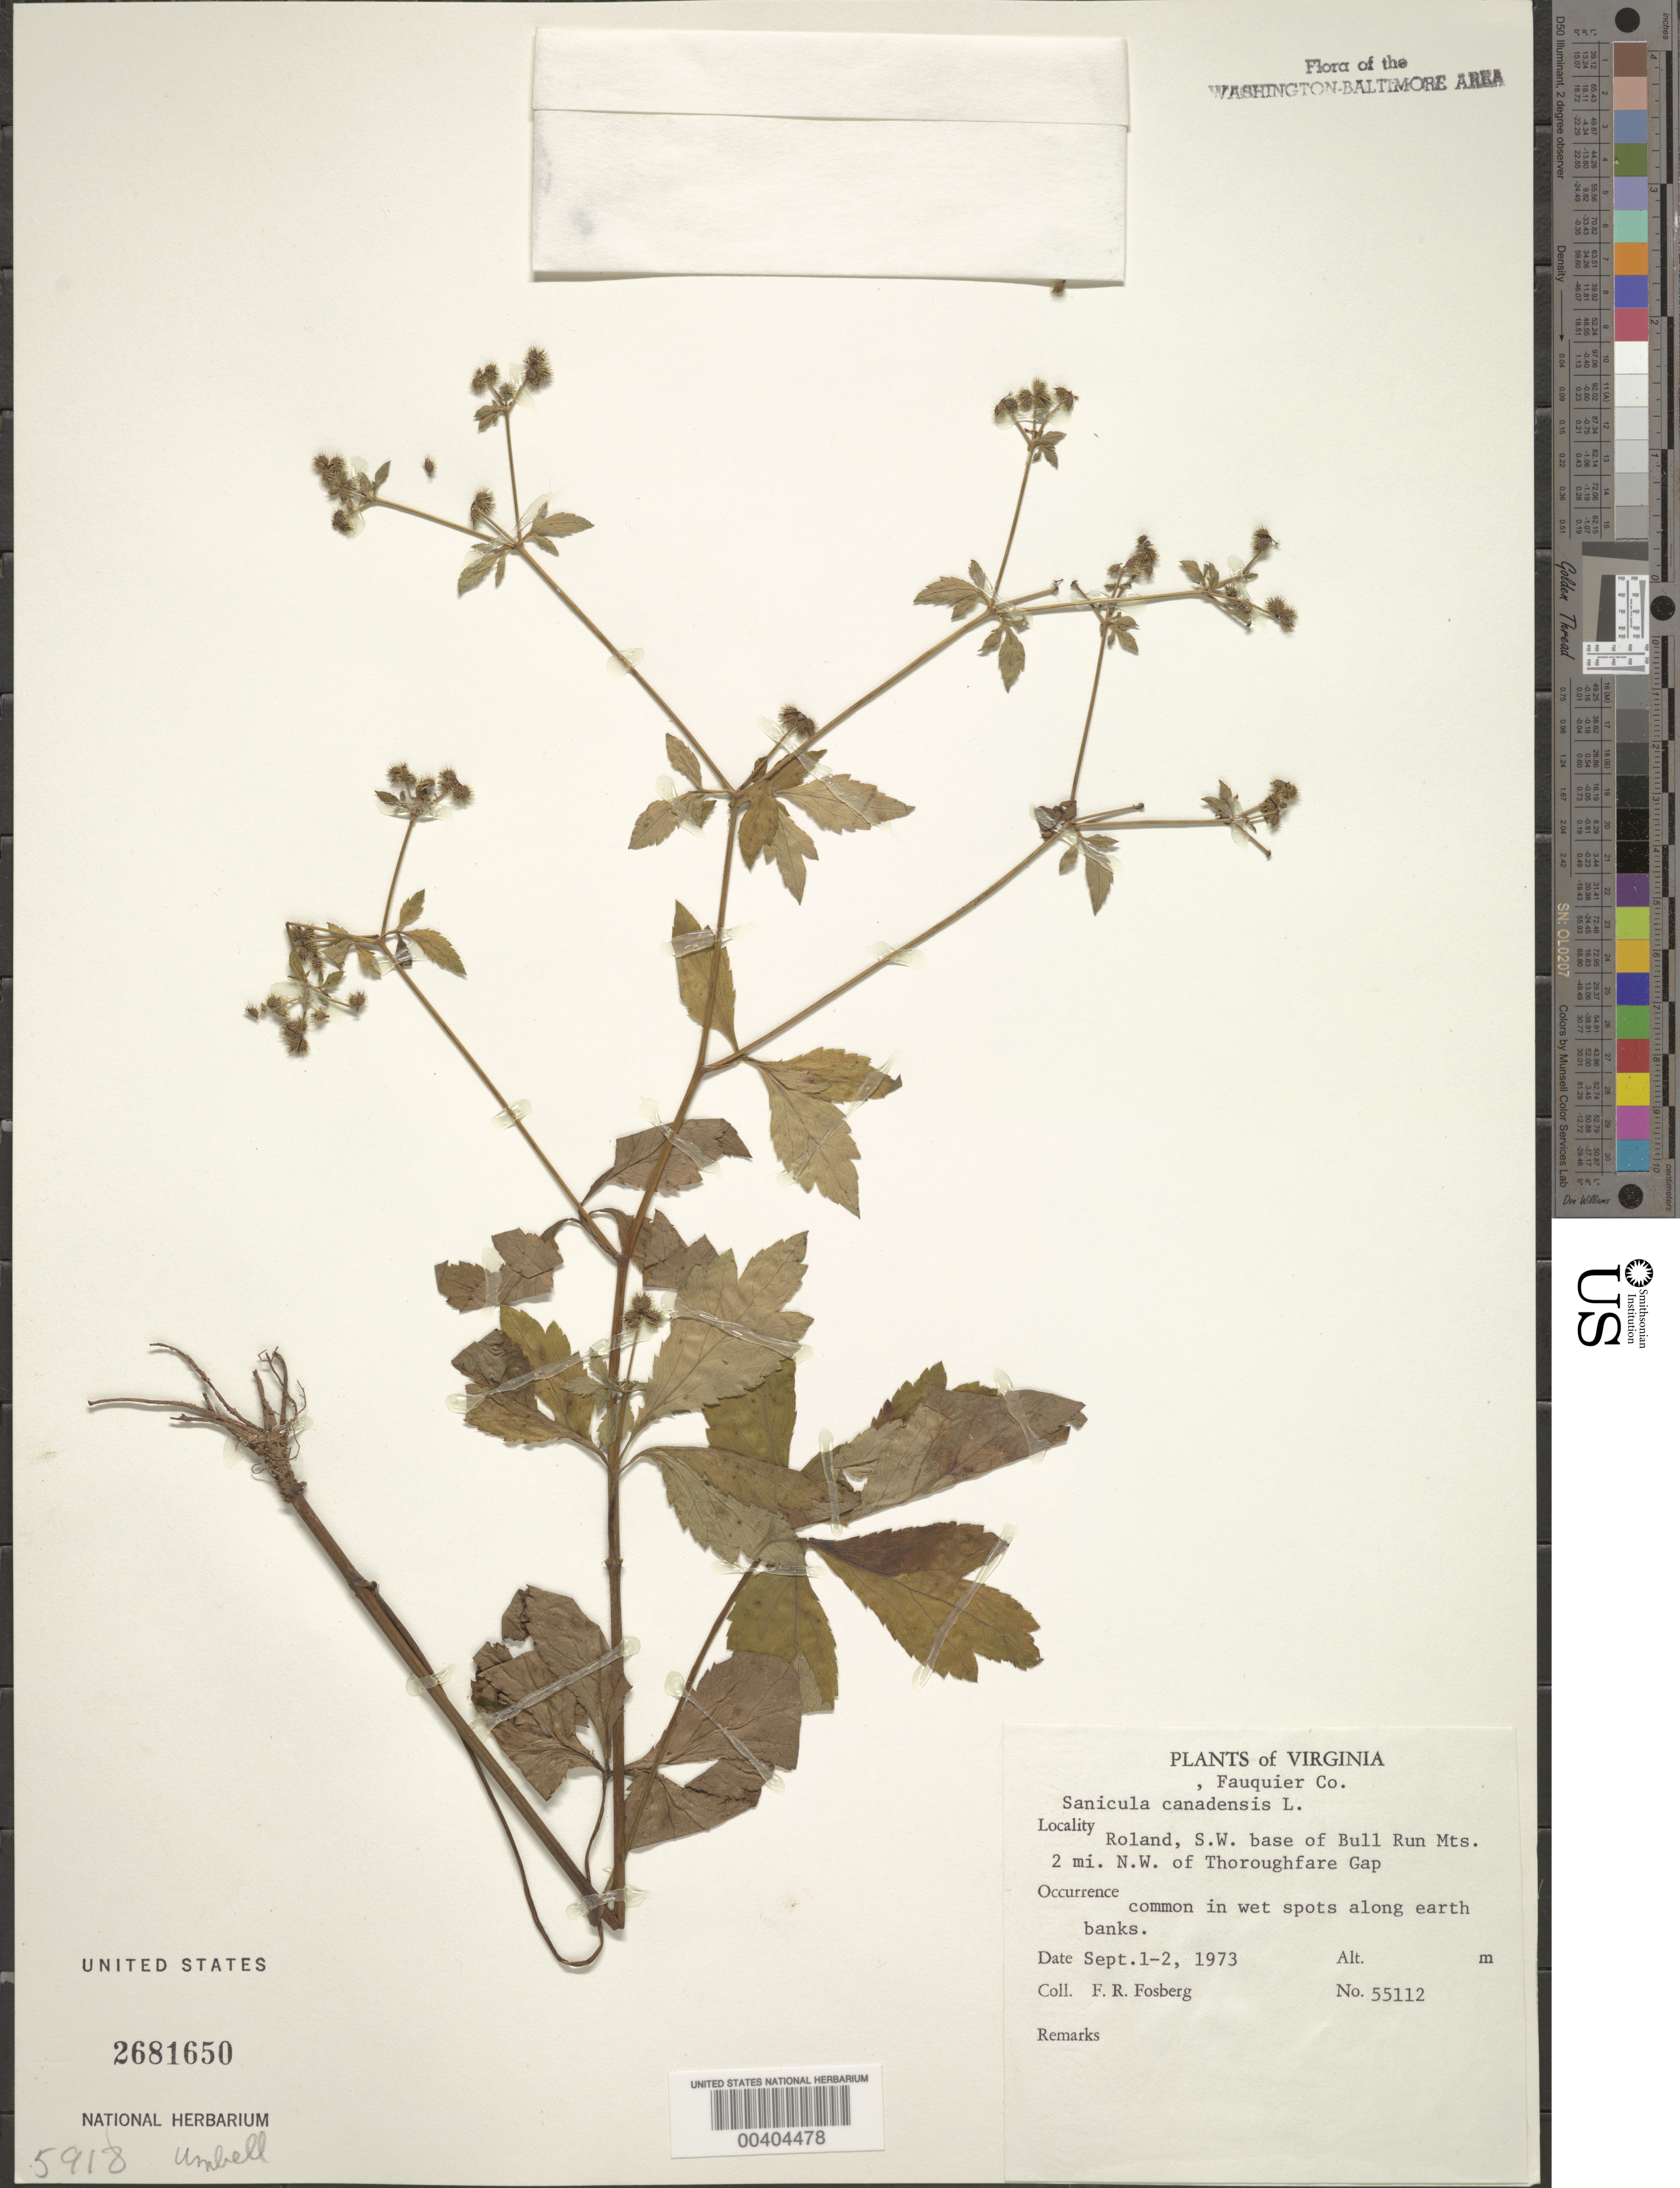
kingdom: Plantae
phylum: Tracheophyta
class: Magnoliopsida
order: Apiales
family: Apiaceae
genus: Sanicula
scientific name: Sanicula canadensis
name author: L.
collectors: F. R. Fosberg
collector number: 55112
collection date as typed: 01 Sep 1973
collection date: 1973-09-01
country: United States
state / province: Virginia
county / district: Fauquier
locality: Roland southwest base of Bull Run Mts.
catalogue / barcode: US 2681650